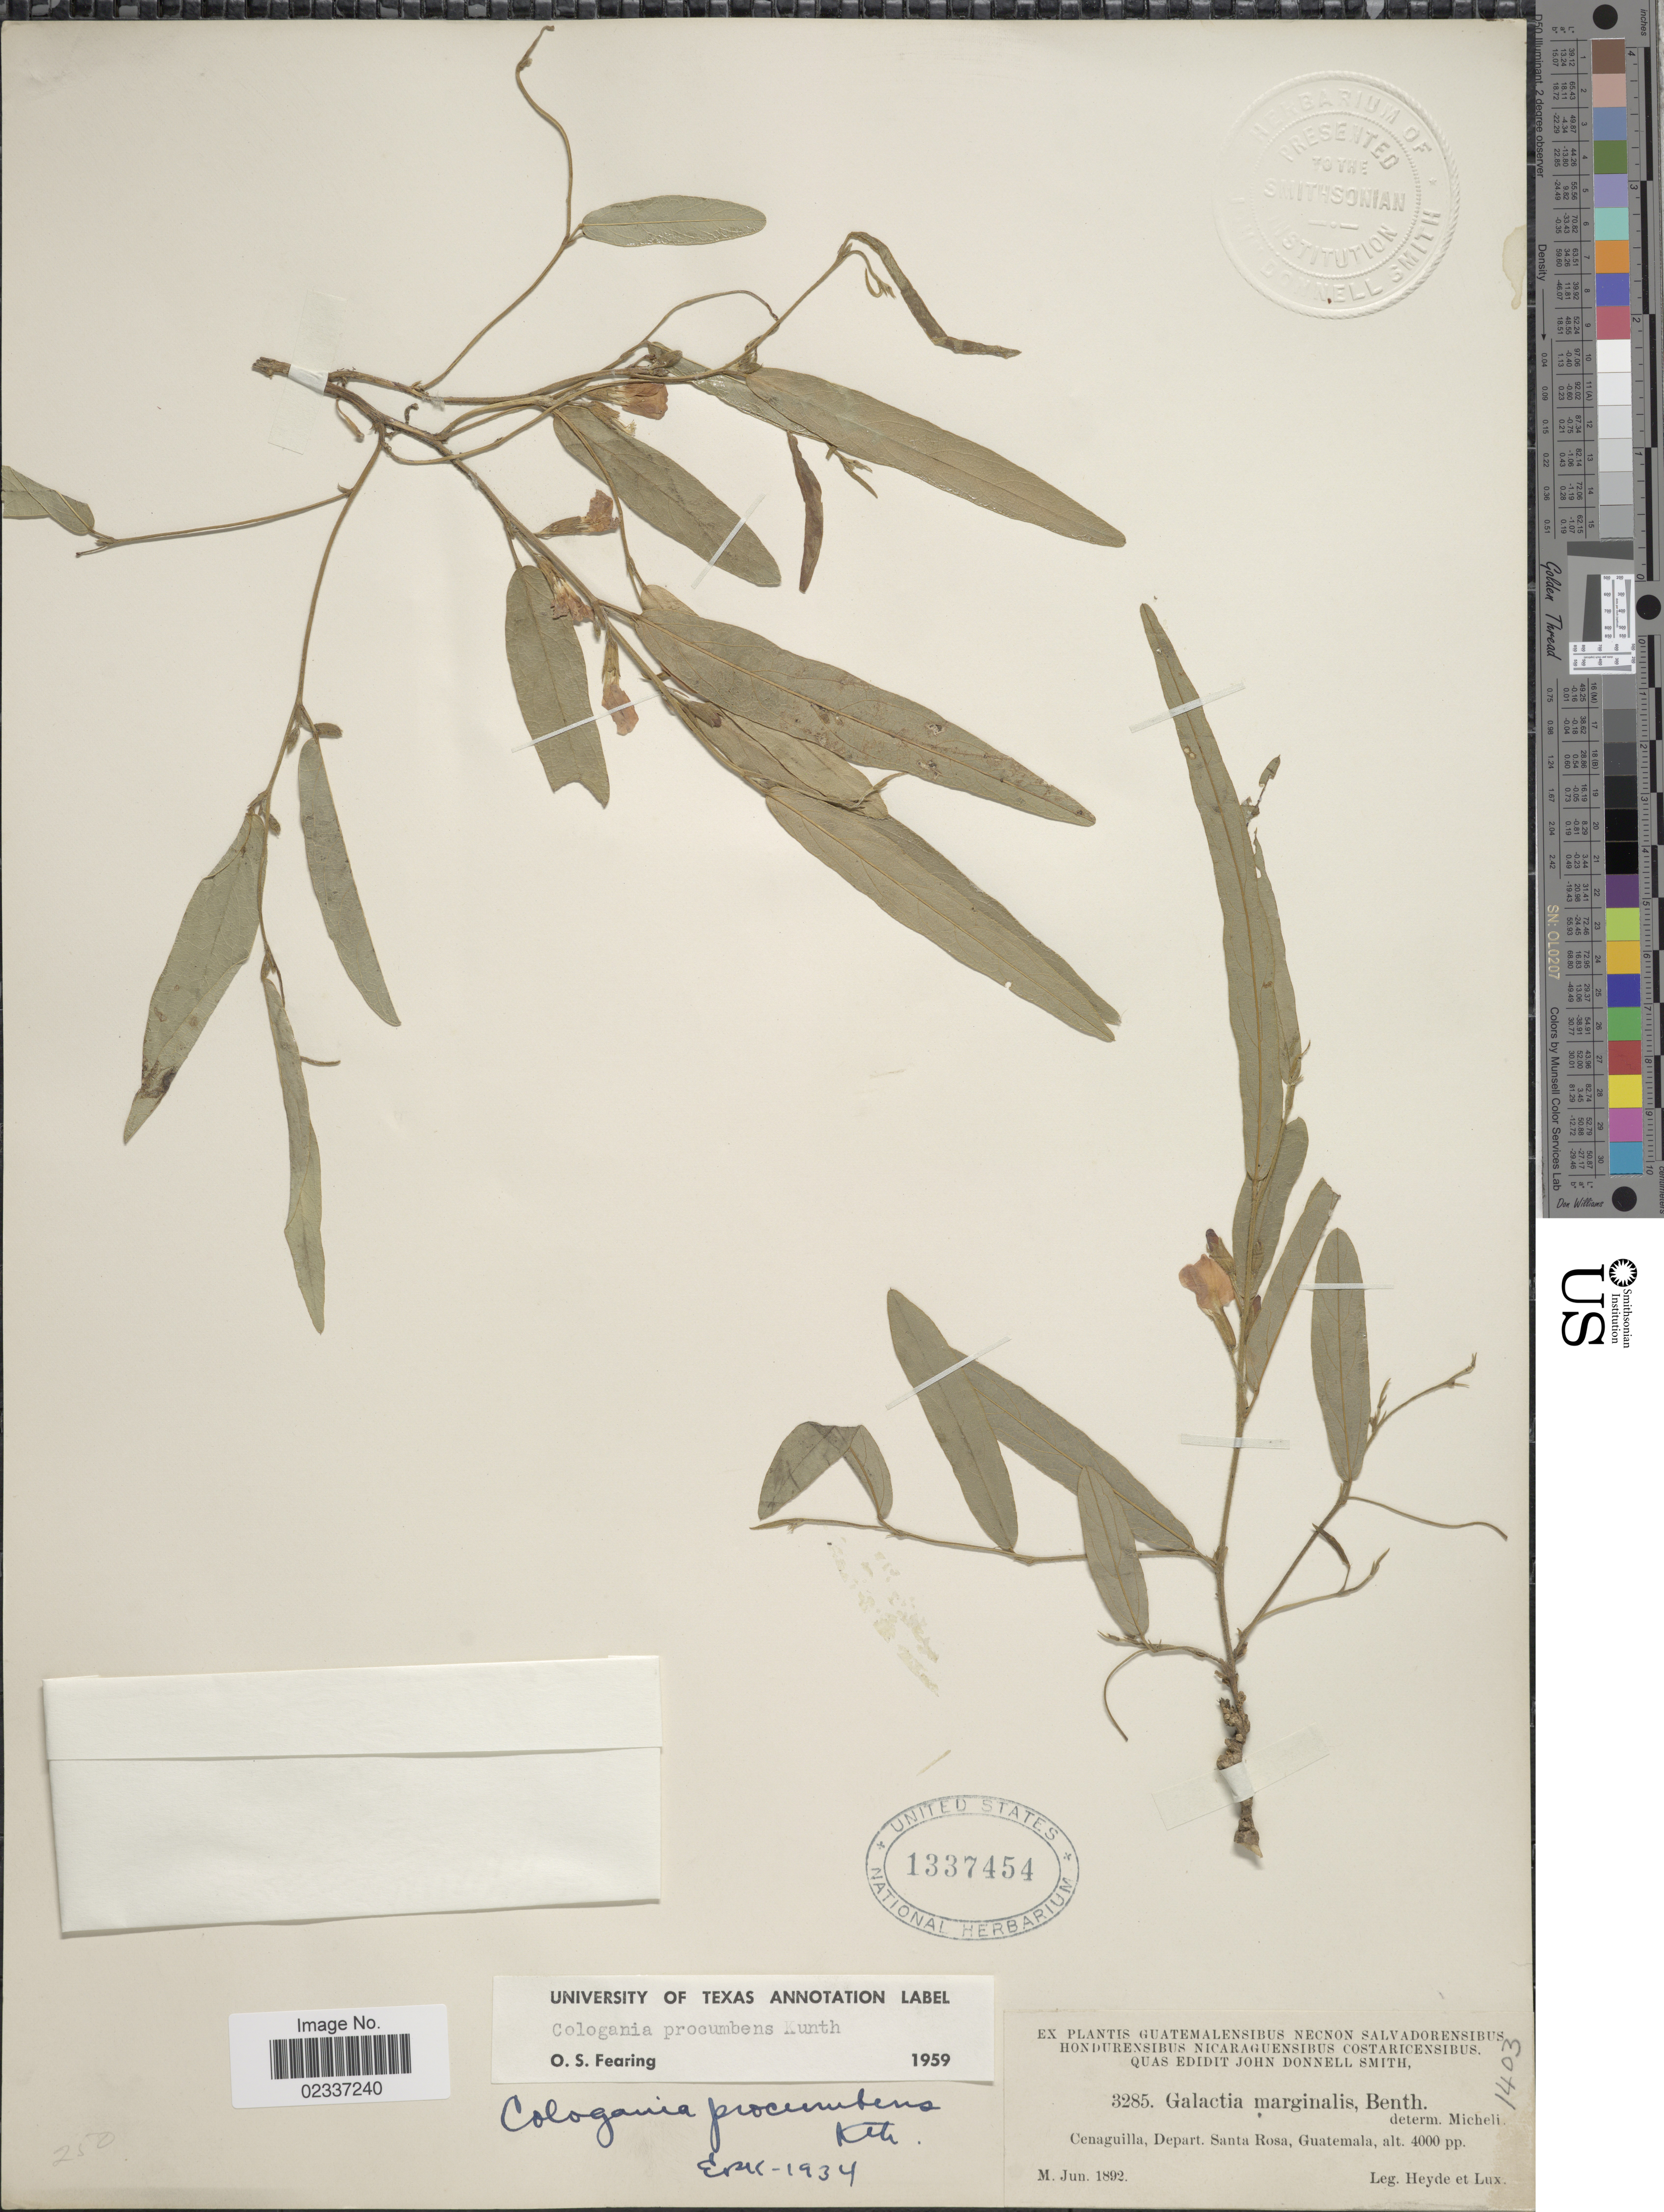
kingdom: Plantae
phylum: Tracheophyta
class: Magnoliopsida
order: Fabales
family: Fabaceae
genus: Cologania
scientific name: Cologania procumbens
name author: Kunth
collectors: Heyde & Lux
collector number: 3285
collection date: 1892-06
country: Guatemala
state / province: Santa Rosa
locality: Cenaguila, Depart. Santa Rosa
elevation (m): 1219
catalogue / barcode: US 1337454